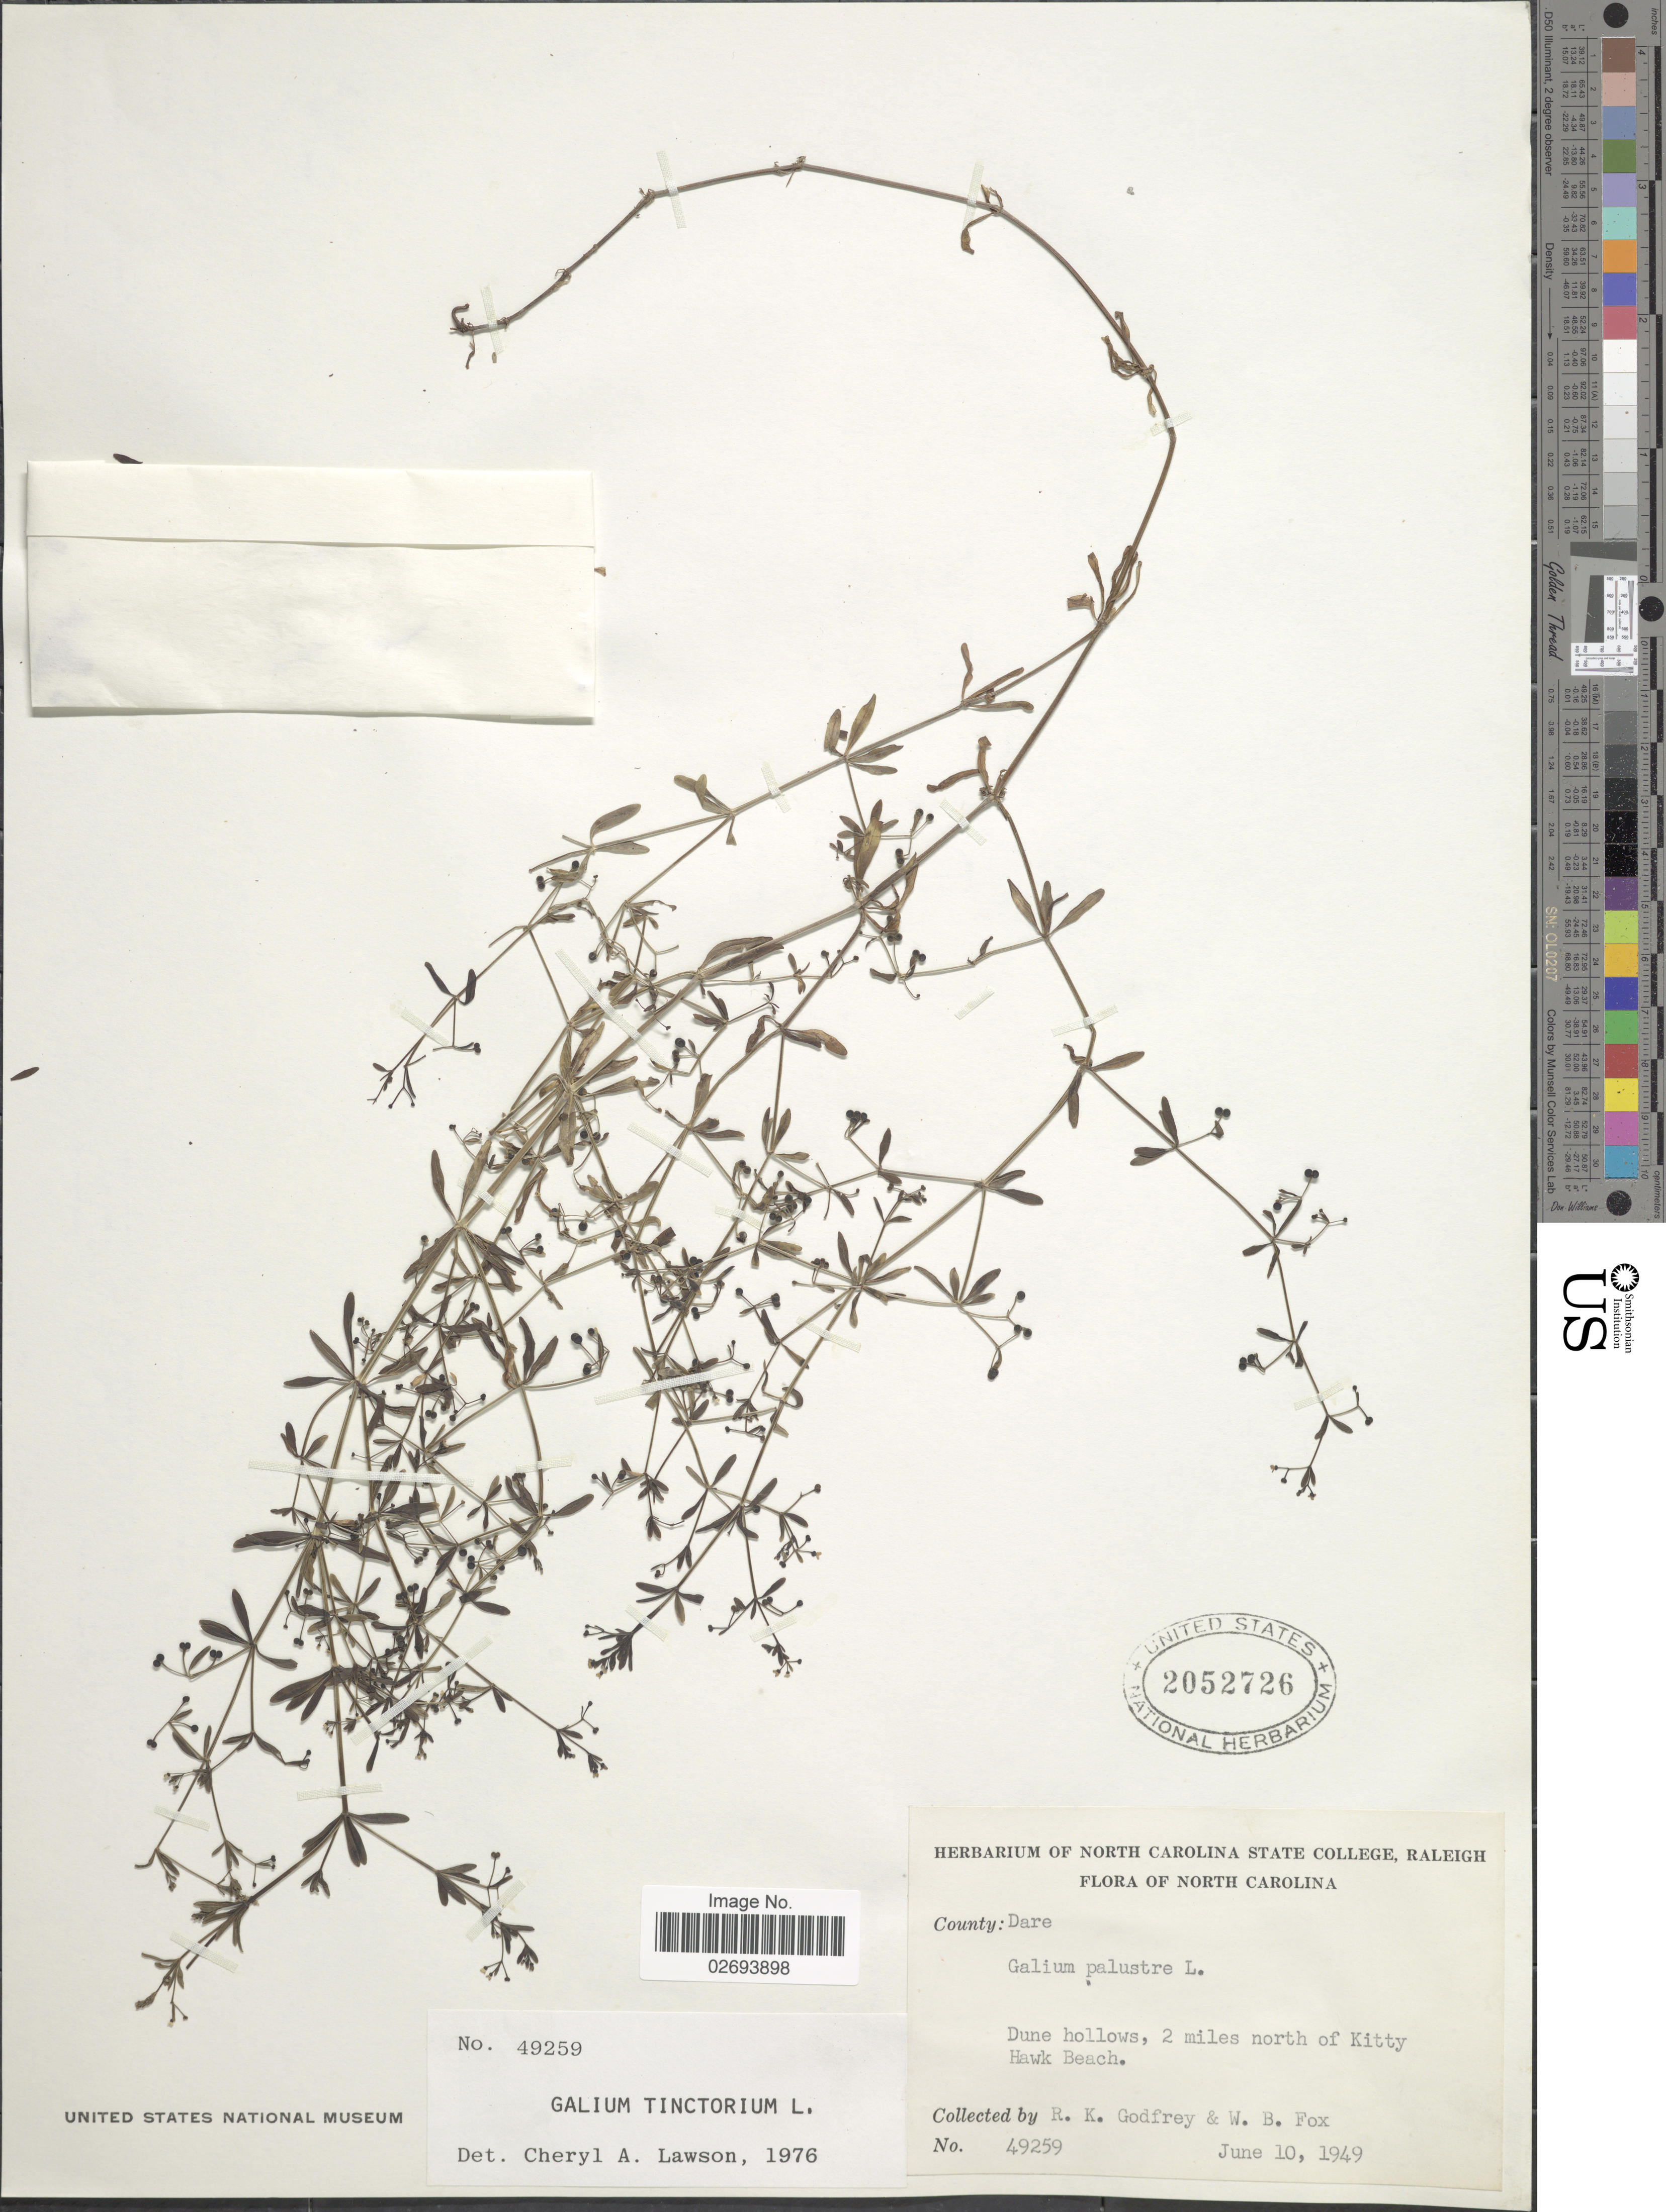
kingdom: Plantae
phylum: Tracheophyta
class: Magnoliopsida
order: Gentianales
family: Rubiaceae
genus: Galium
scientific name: Galium tinctorium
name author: (L.) Scop.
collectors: R. K. Godfrey & W. B. Fox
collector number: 49259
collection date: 1949-06-10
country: United States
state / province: North Carolina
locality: County: Dare. Dune hollows, 2 miles north of Kitty Hawk Beach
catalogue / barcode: US 2052726